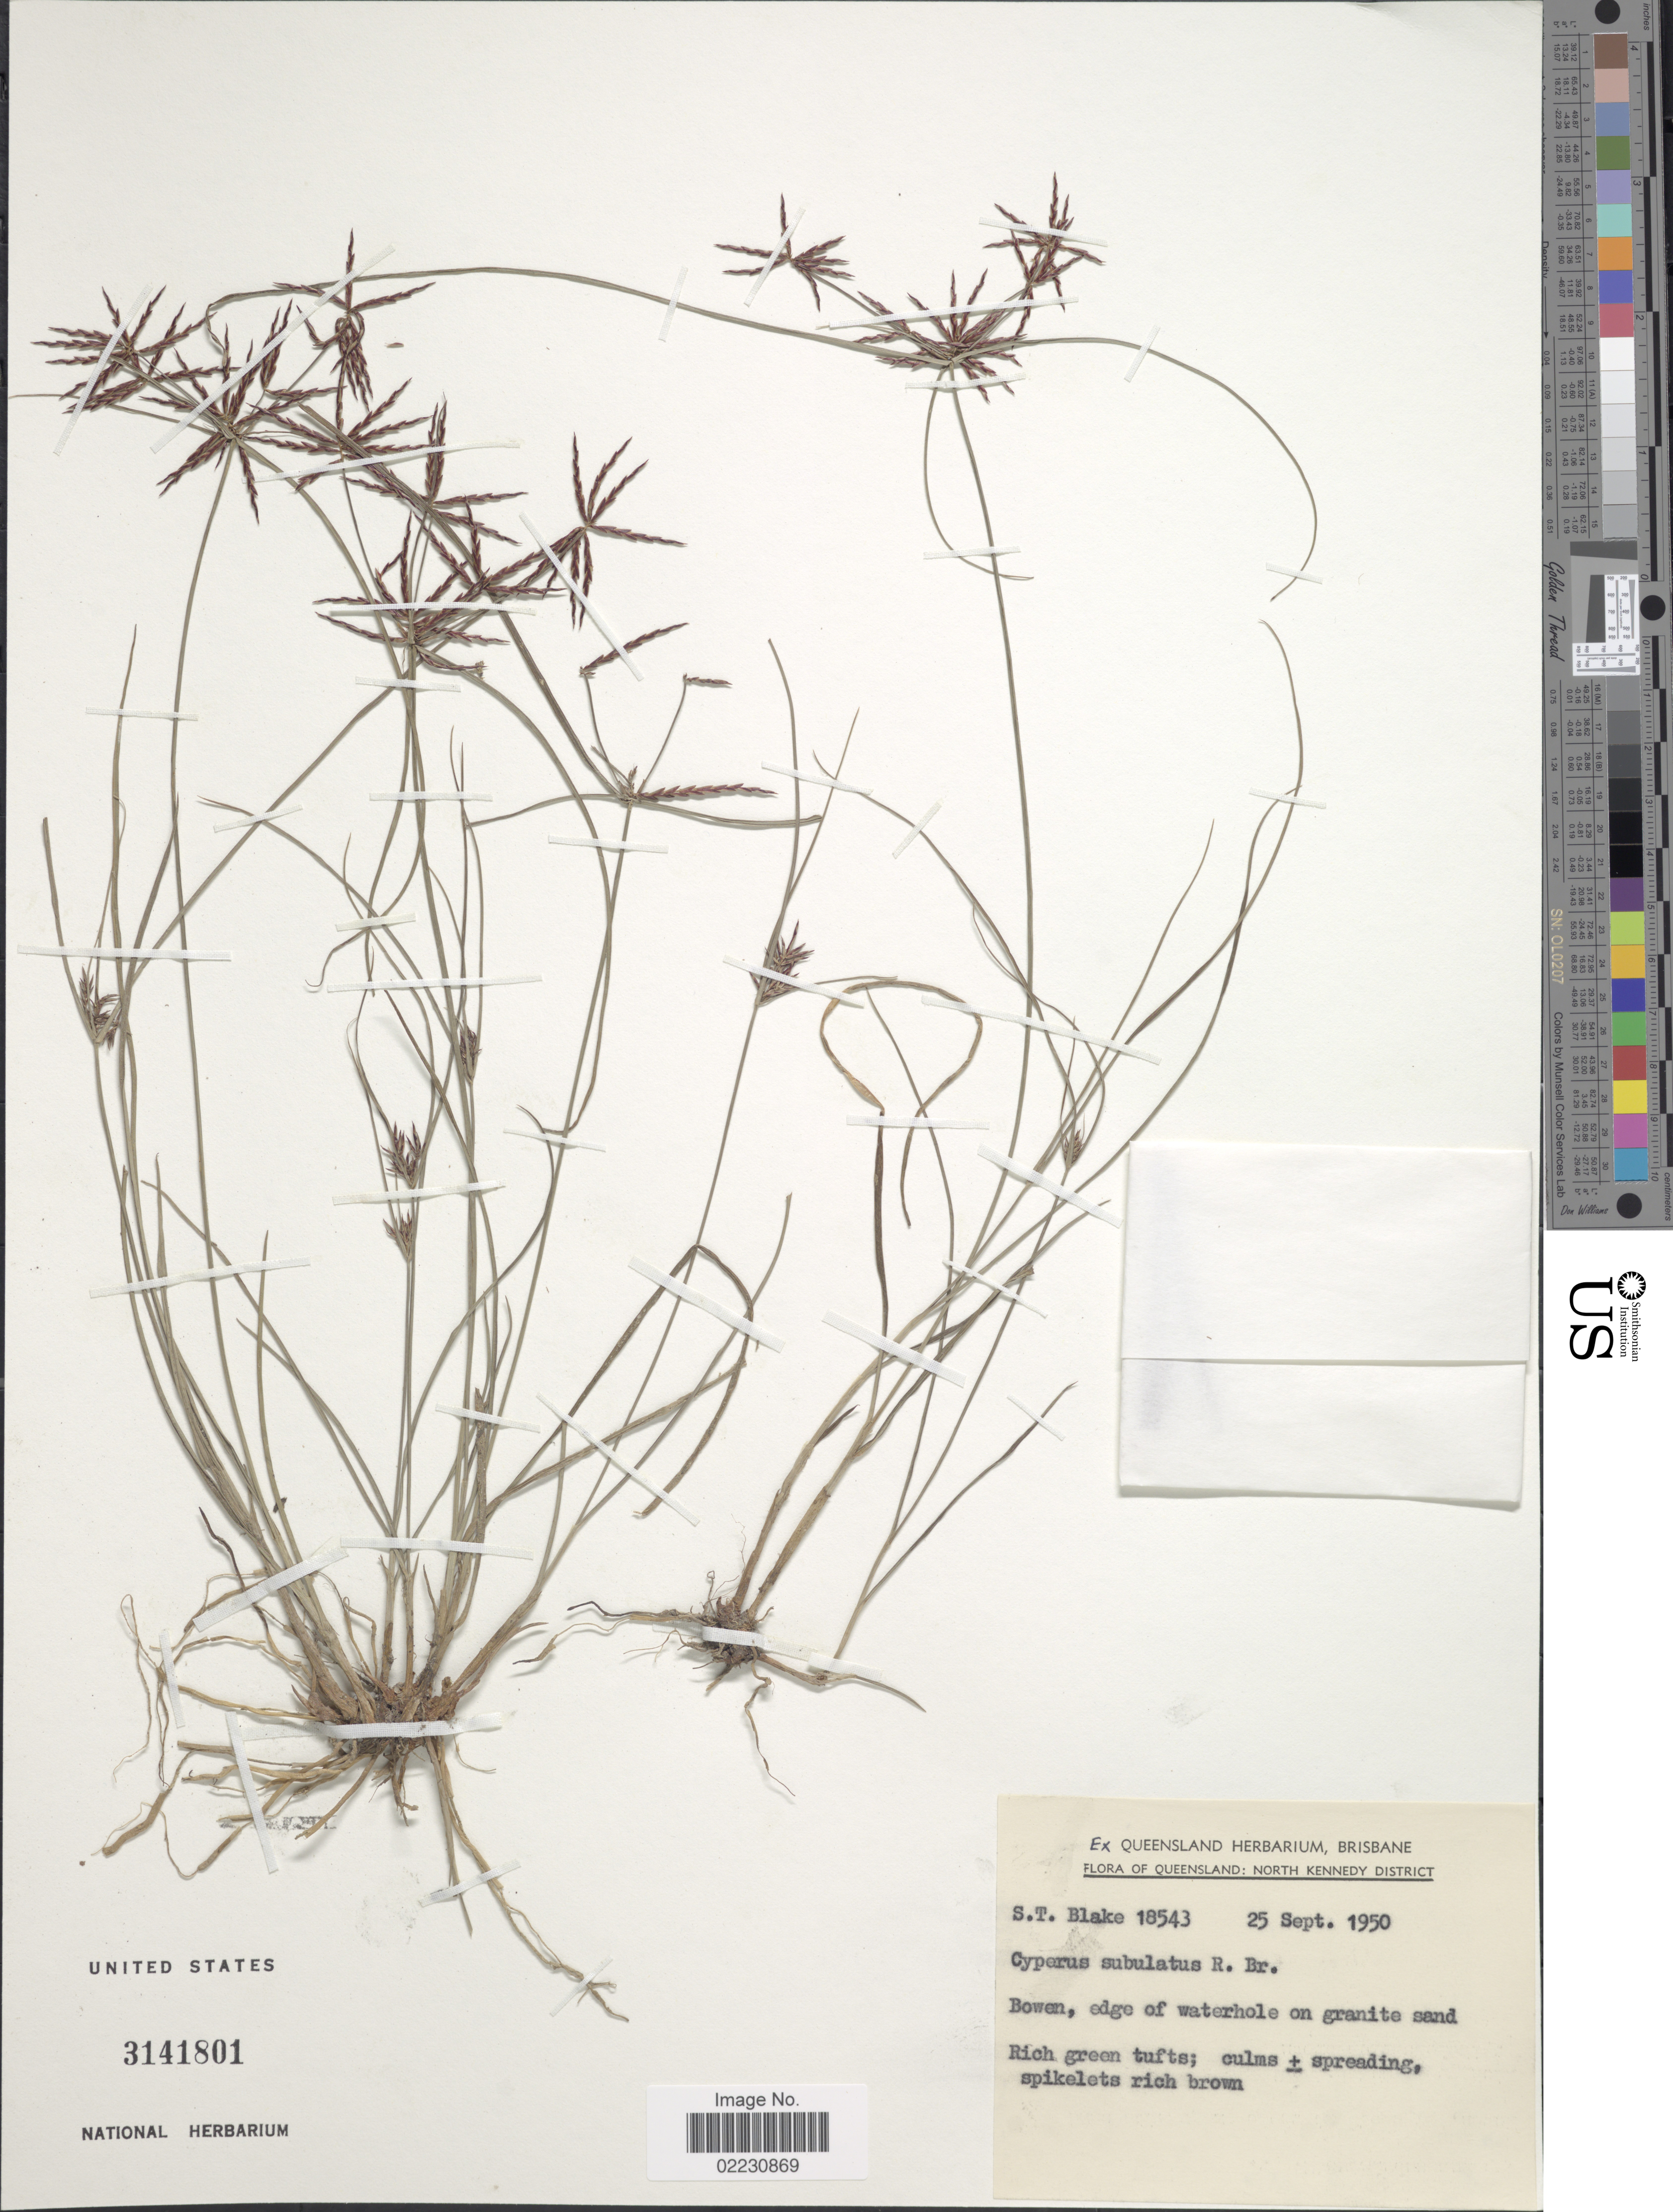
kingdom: Plantae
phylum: Tracheophyta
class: Liliopsida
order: Poales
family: Cyperaceae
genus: Cyperus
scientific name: Cyperus subulatus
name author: R. Br.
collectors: S. T. Blake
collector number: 18543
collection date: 1950-09-25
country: Australia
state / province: Queensland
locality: North Kennedy District, Bowen, edge of waterhole on granite sand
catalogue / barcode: US 3141801